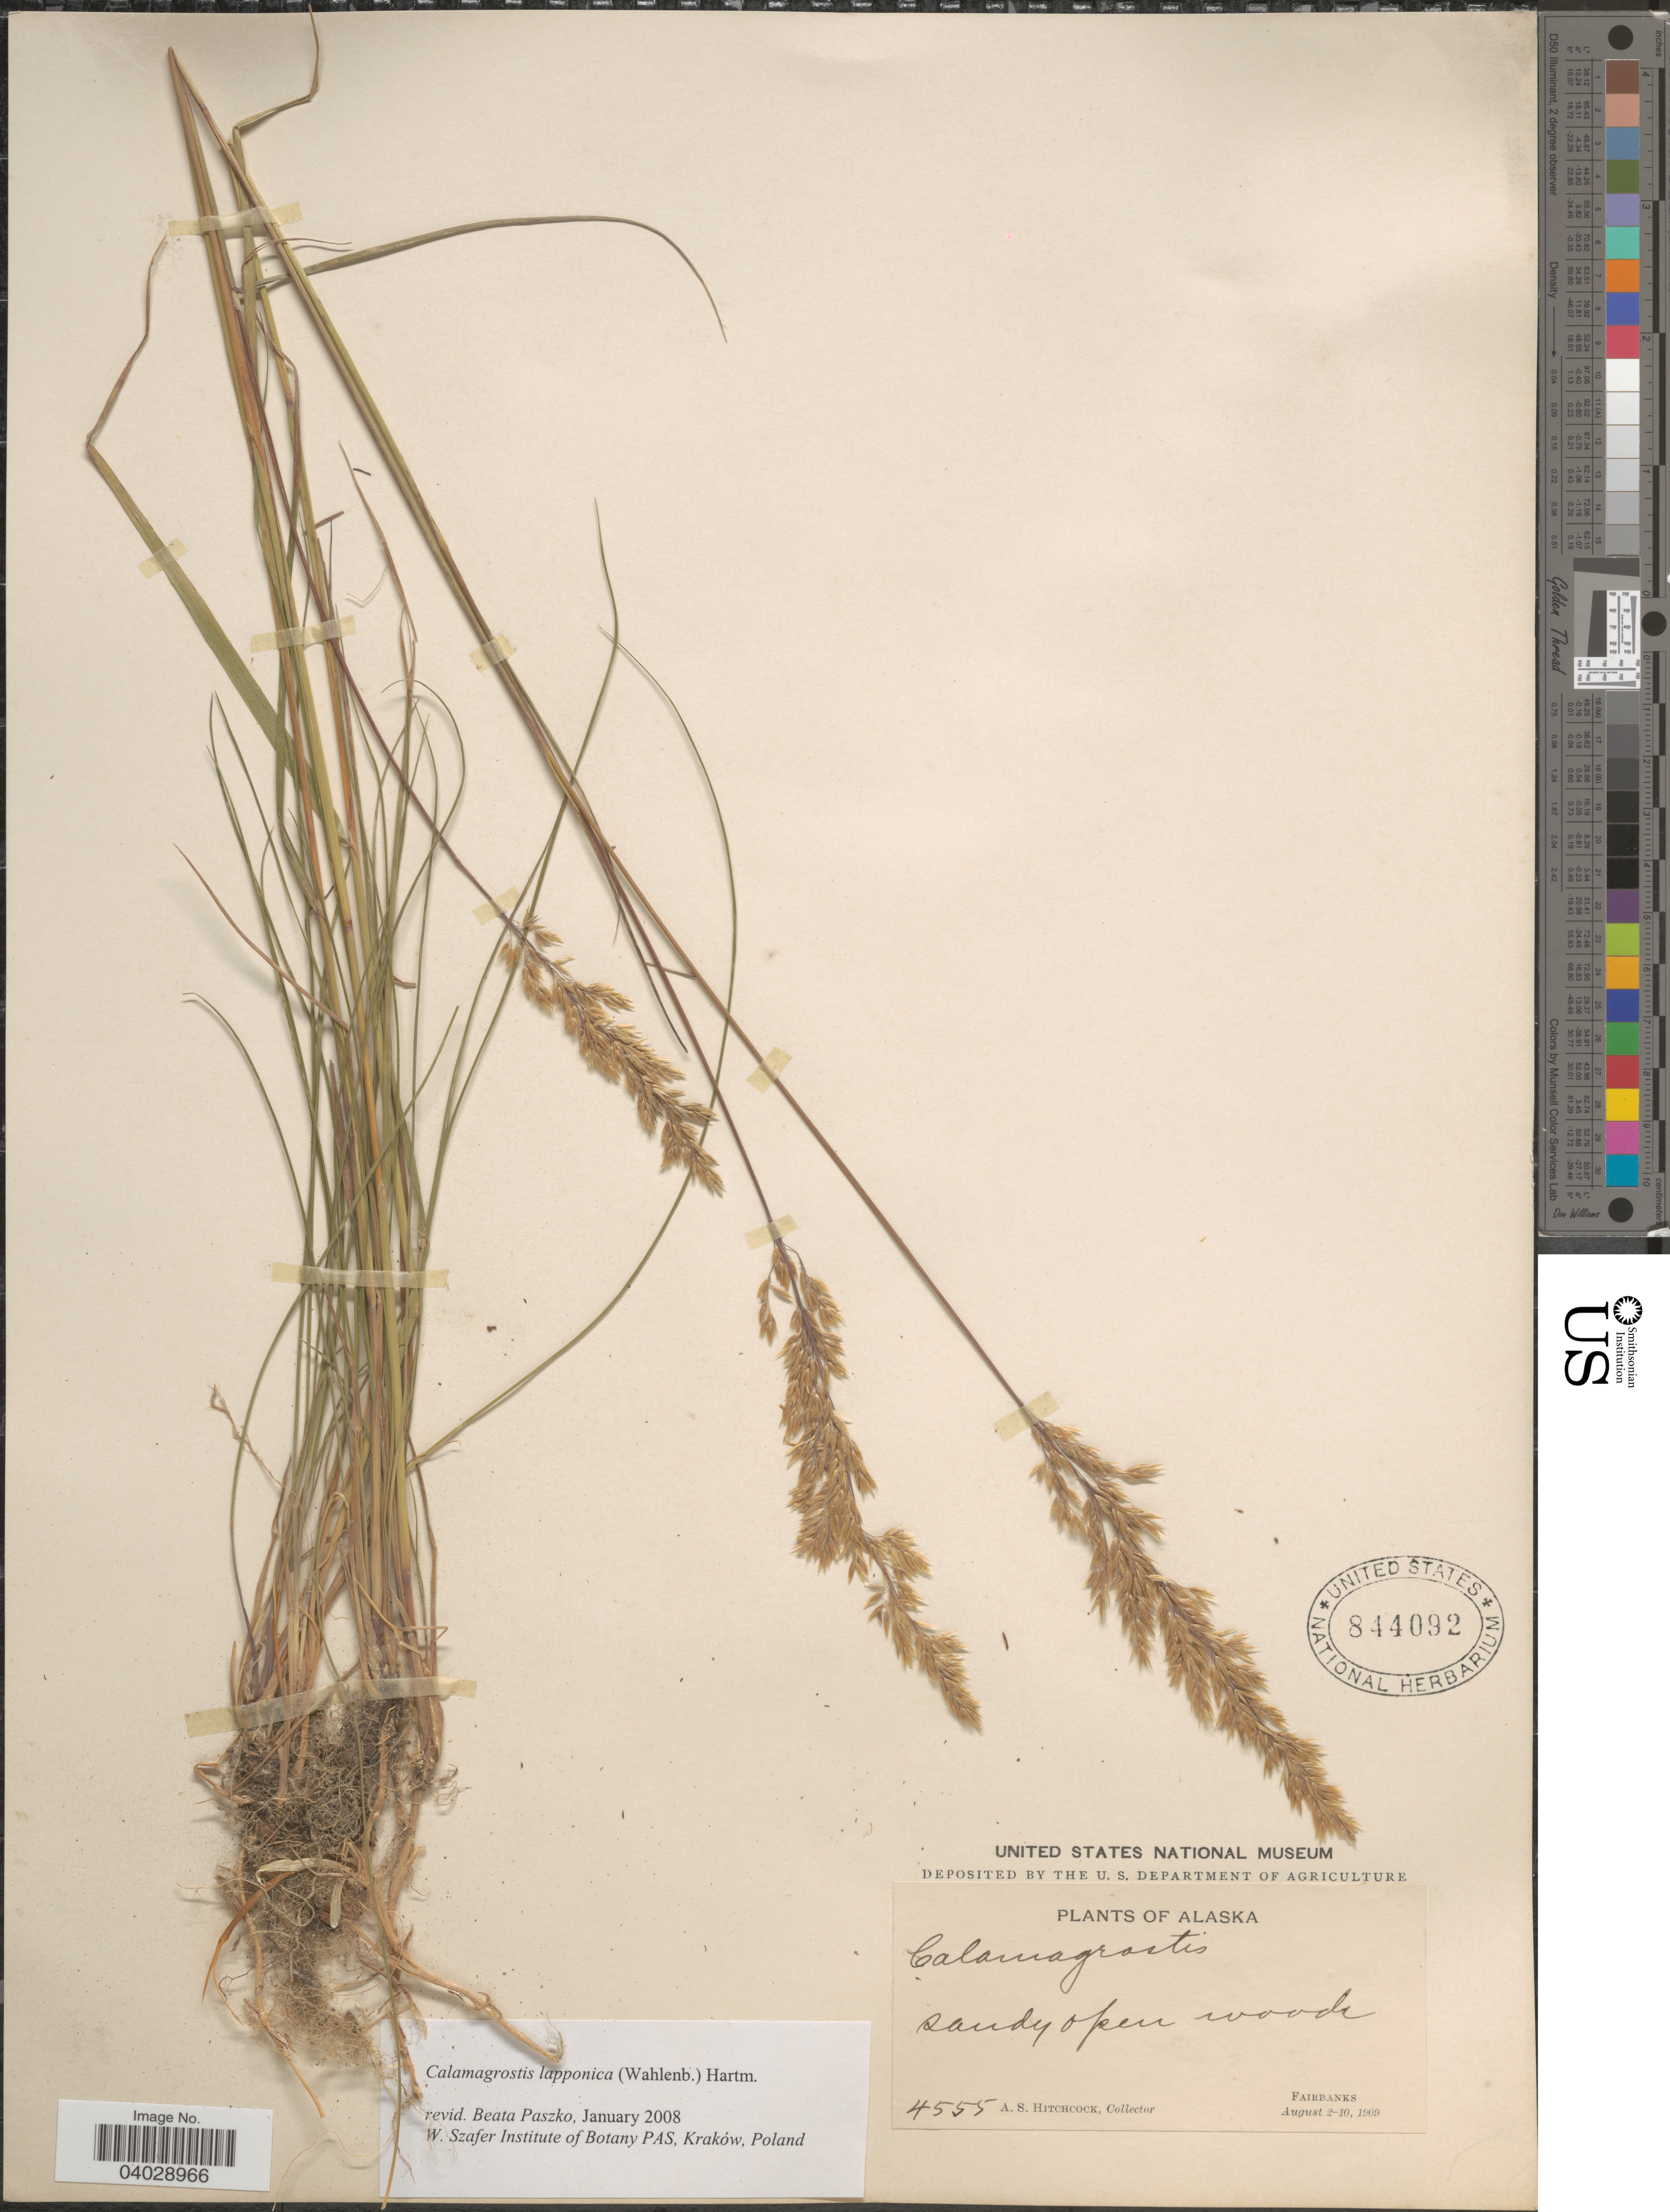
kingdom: Plantae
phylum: Tracheophyta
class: Liliopsida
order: Poales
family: Poaceae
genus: Calamagrostis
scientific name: Calamagrostis lapponica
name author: (Wahlenb.) Hartm.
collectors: A. S. Hitchcock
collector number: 4555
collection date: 1909-08-02/1909-08-10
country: United States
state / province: Alaska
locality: Fairbanks.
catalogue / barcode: US 844092